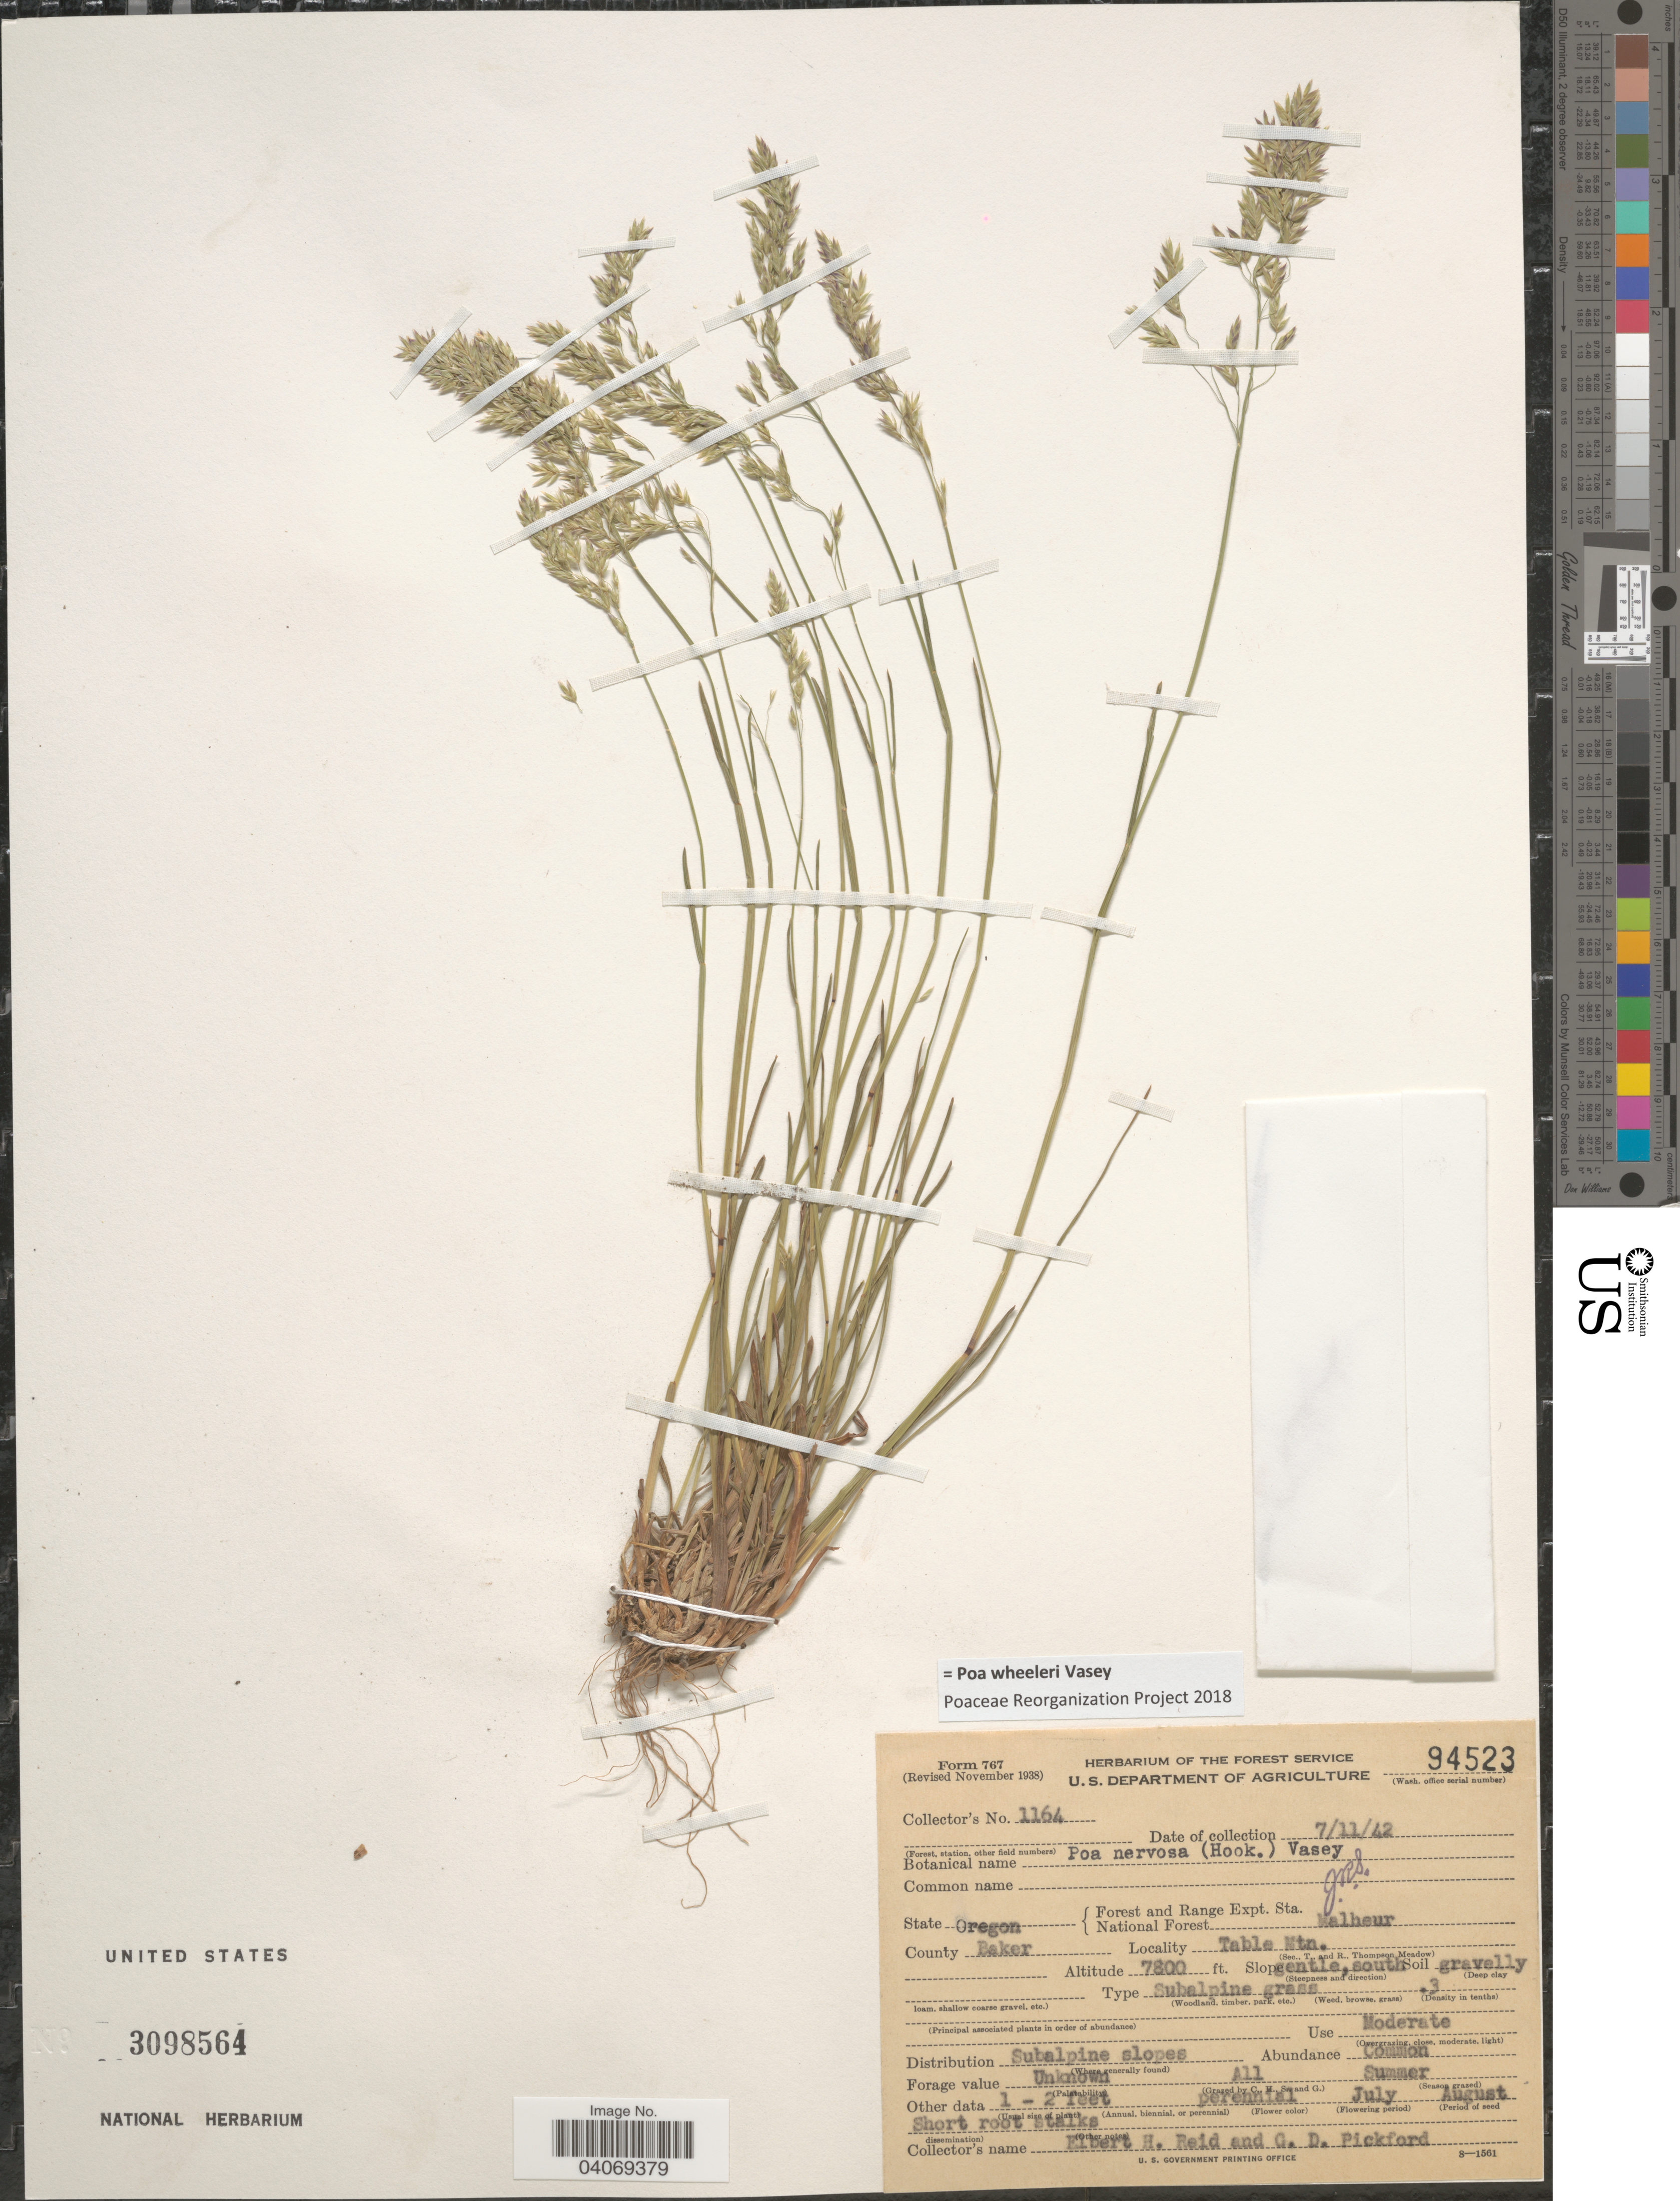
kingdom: Plantae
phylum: Tracheophyta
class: Liliopsida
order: Poales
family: Poaceae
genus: Poa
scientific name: Poa wheeleri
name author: Vasey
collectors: E. Reid & G. Pickford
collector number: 1164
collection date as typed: Transcribed d/m/y: 11/7/42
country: United States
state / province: Oregon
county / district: Baker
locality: Forest and Range Expt. Sta. National Forest Malheur. County Baker. Table Mtn.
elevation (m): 2377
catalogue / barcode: US 3098564